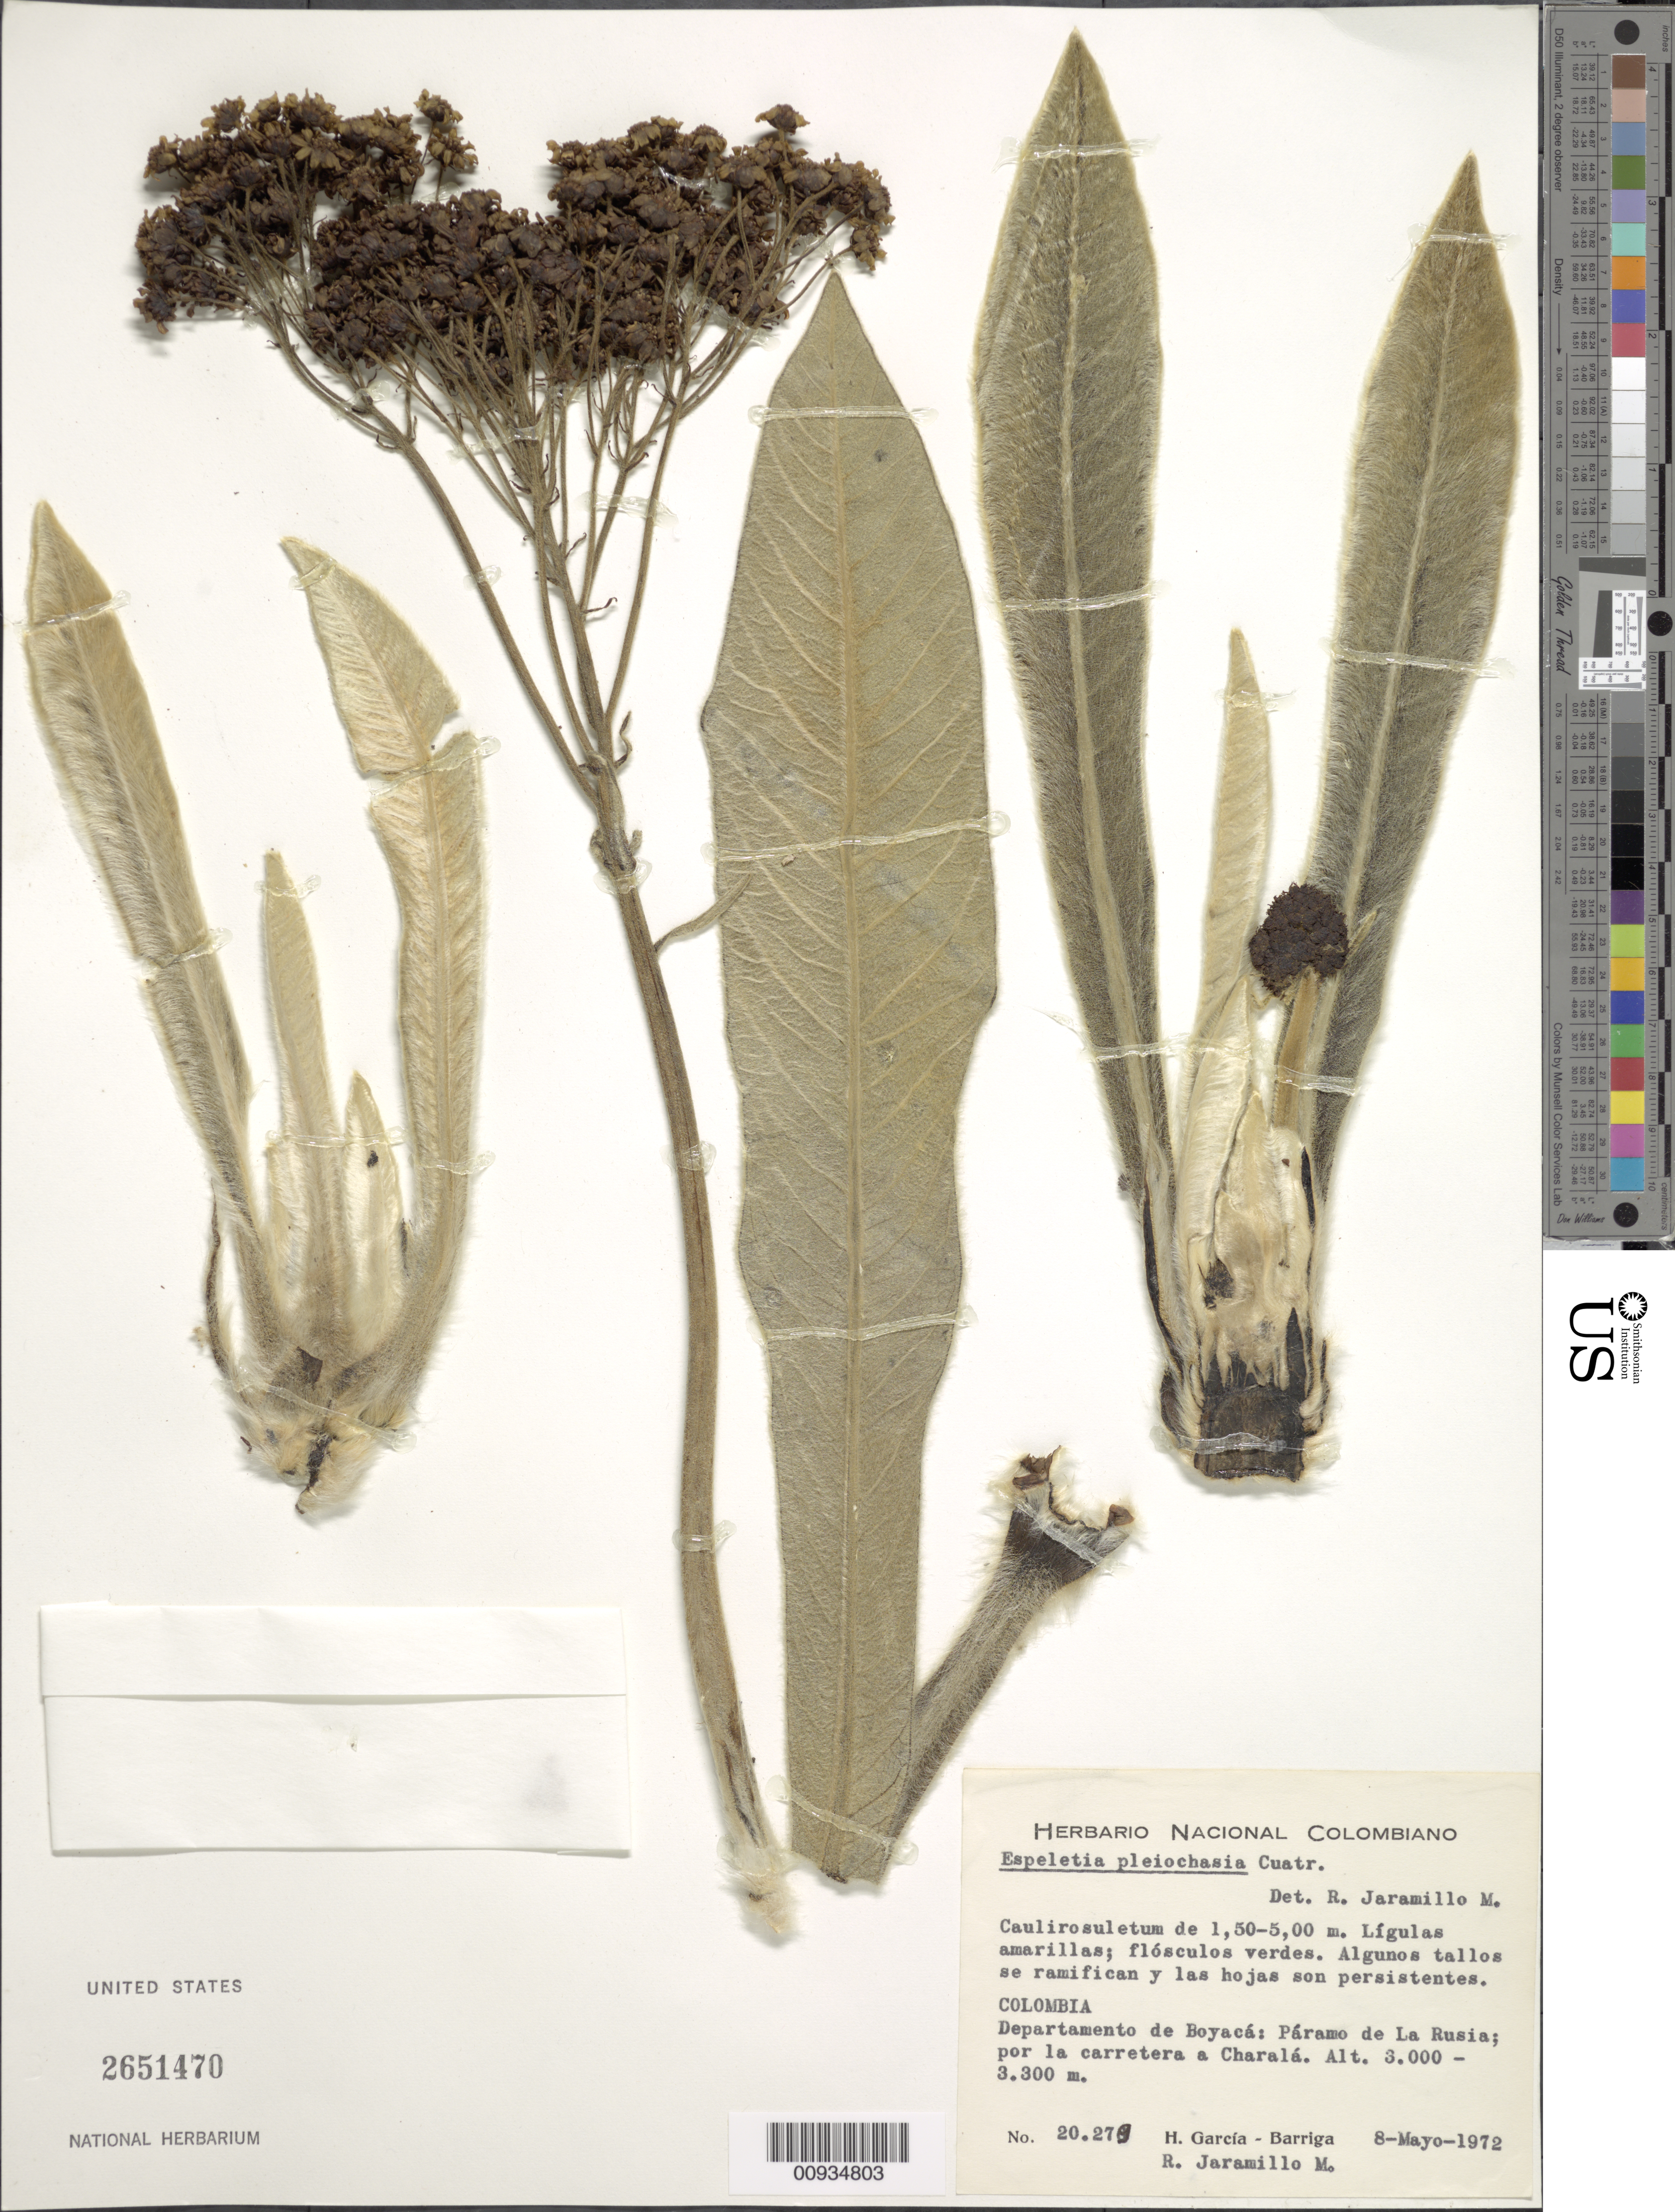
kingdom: Plantae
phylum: Tracheophyta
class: Magnoliopsida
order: Asterales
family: Asteraceae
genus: Espeletiopsis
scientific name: Espeletiopsis pleiochasia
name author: (Cuatrec.) Cuatrec.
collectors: H. García Barriga & R. Jaramillo M.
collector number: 20279*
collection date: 1972-05-08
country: Colombia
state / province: Boyacá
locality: Paramo de La Rusia, por la carretera a Charala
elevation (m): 3000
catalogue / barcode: US 2651470